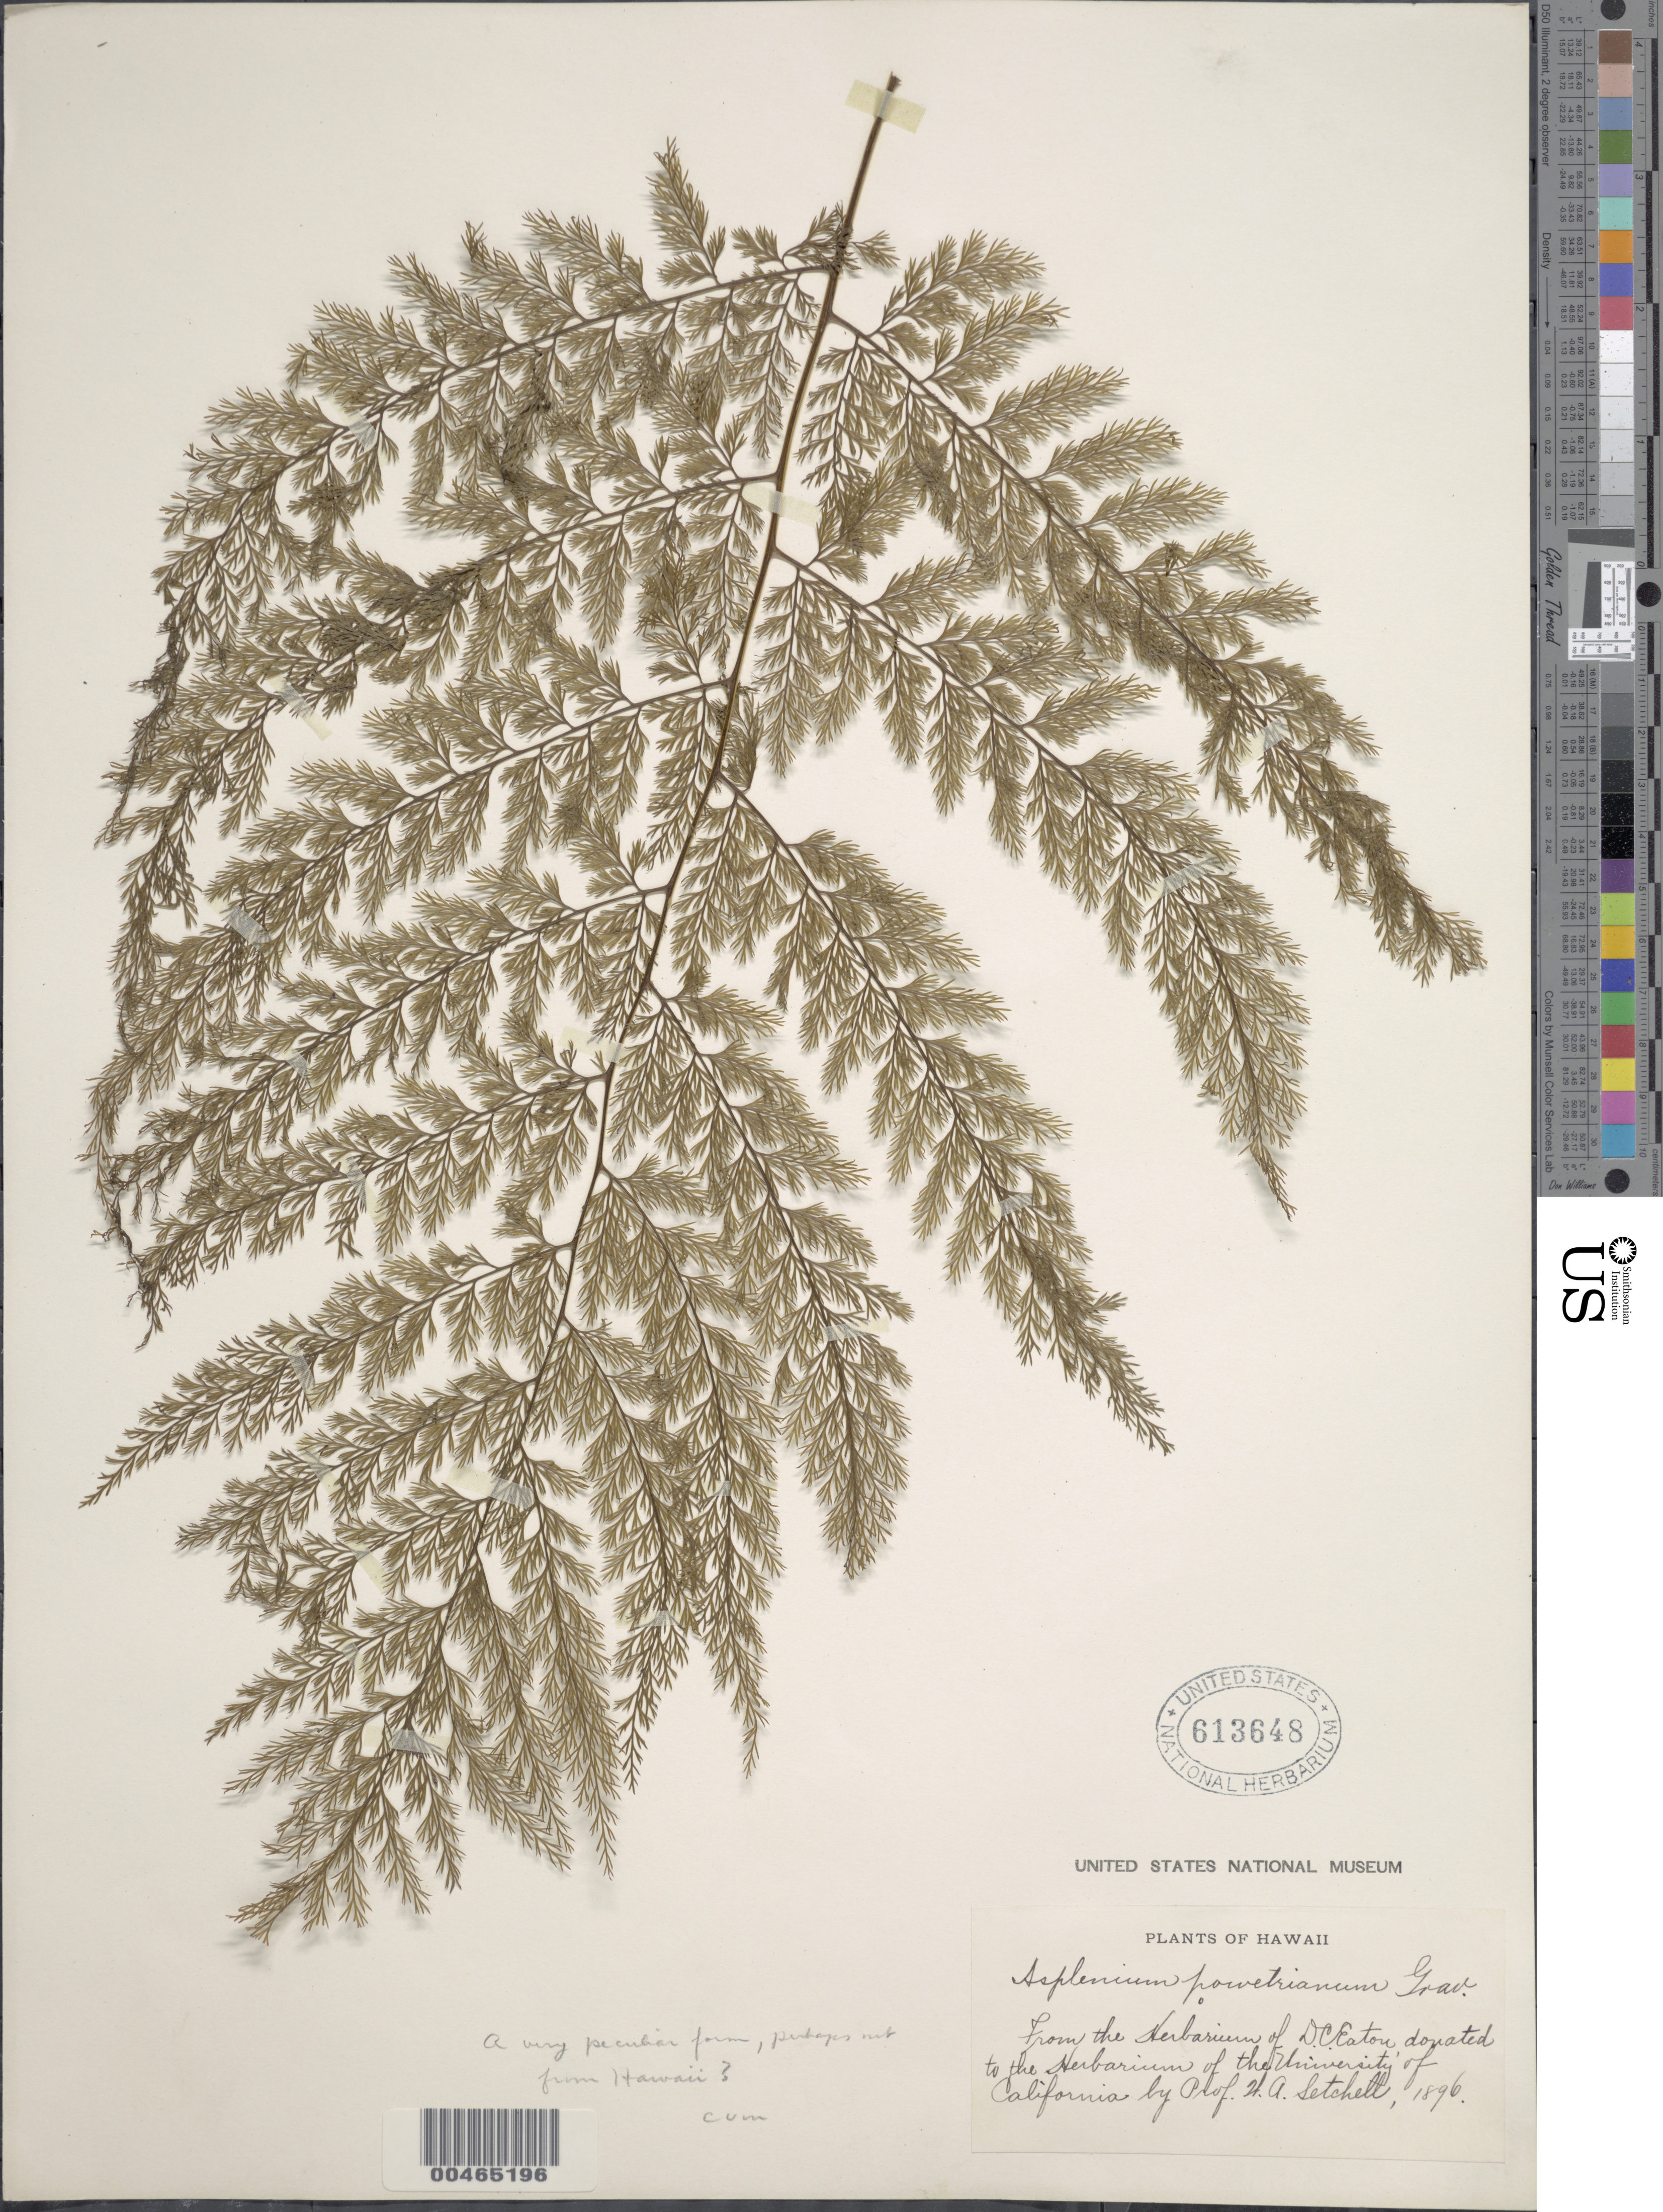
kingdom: Plantae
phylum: Tracheophyta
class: Polypodiopsida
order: Polypodiales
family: Athyriaceae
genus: Athyrium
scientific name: Athyrium microphyllum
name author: (Sm.) Alston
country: United States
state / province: Hawaii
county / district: Hawaii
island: Hawaii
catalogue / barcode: US 613648